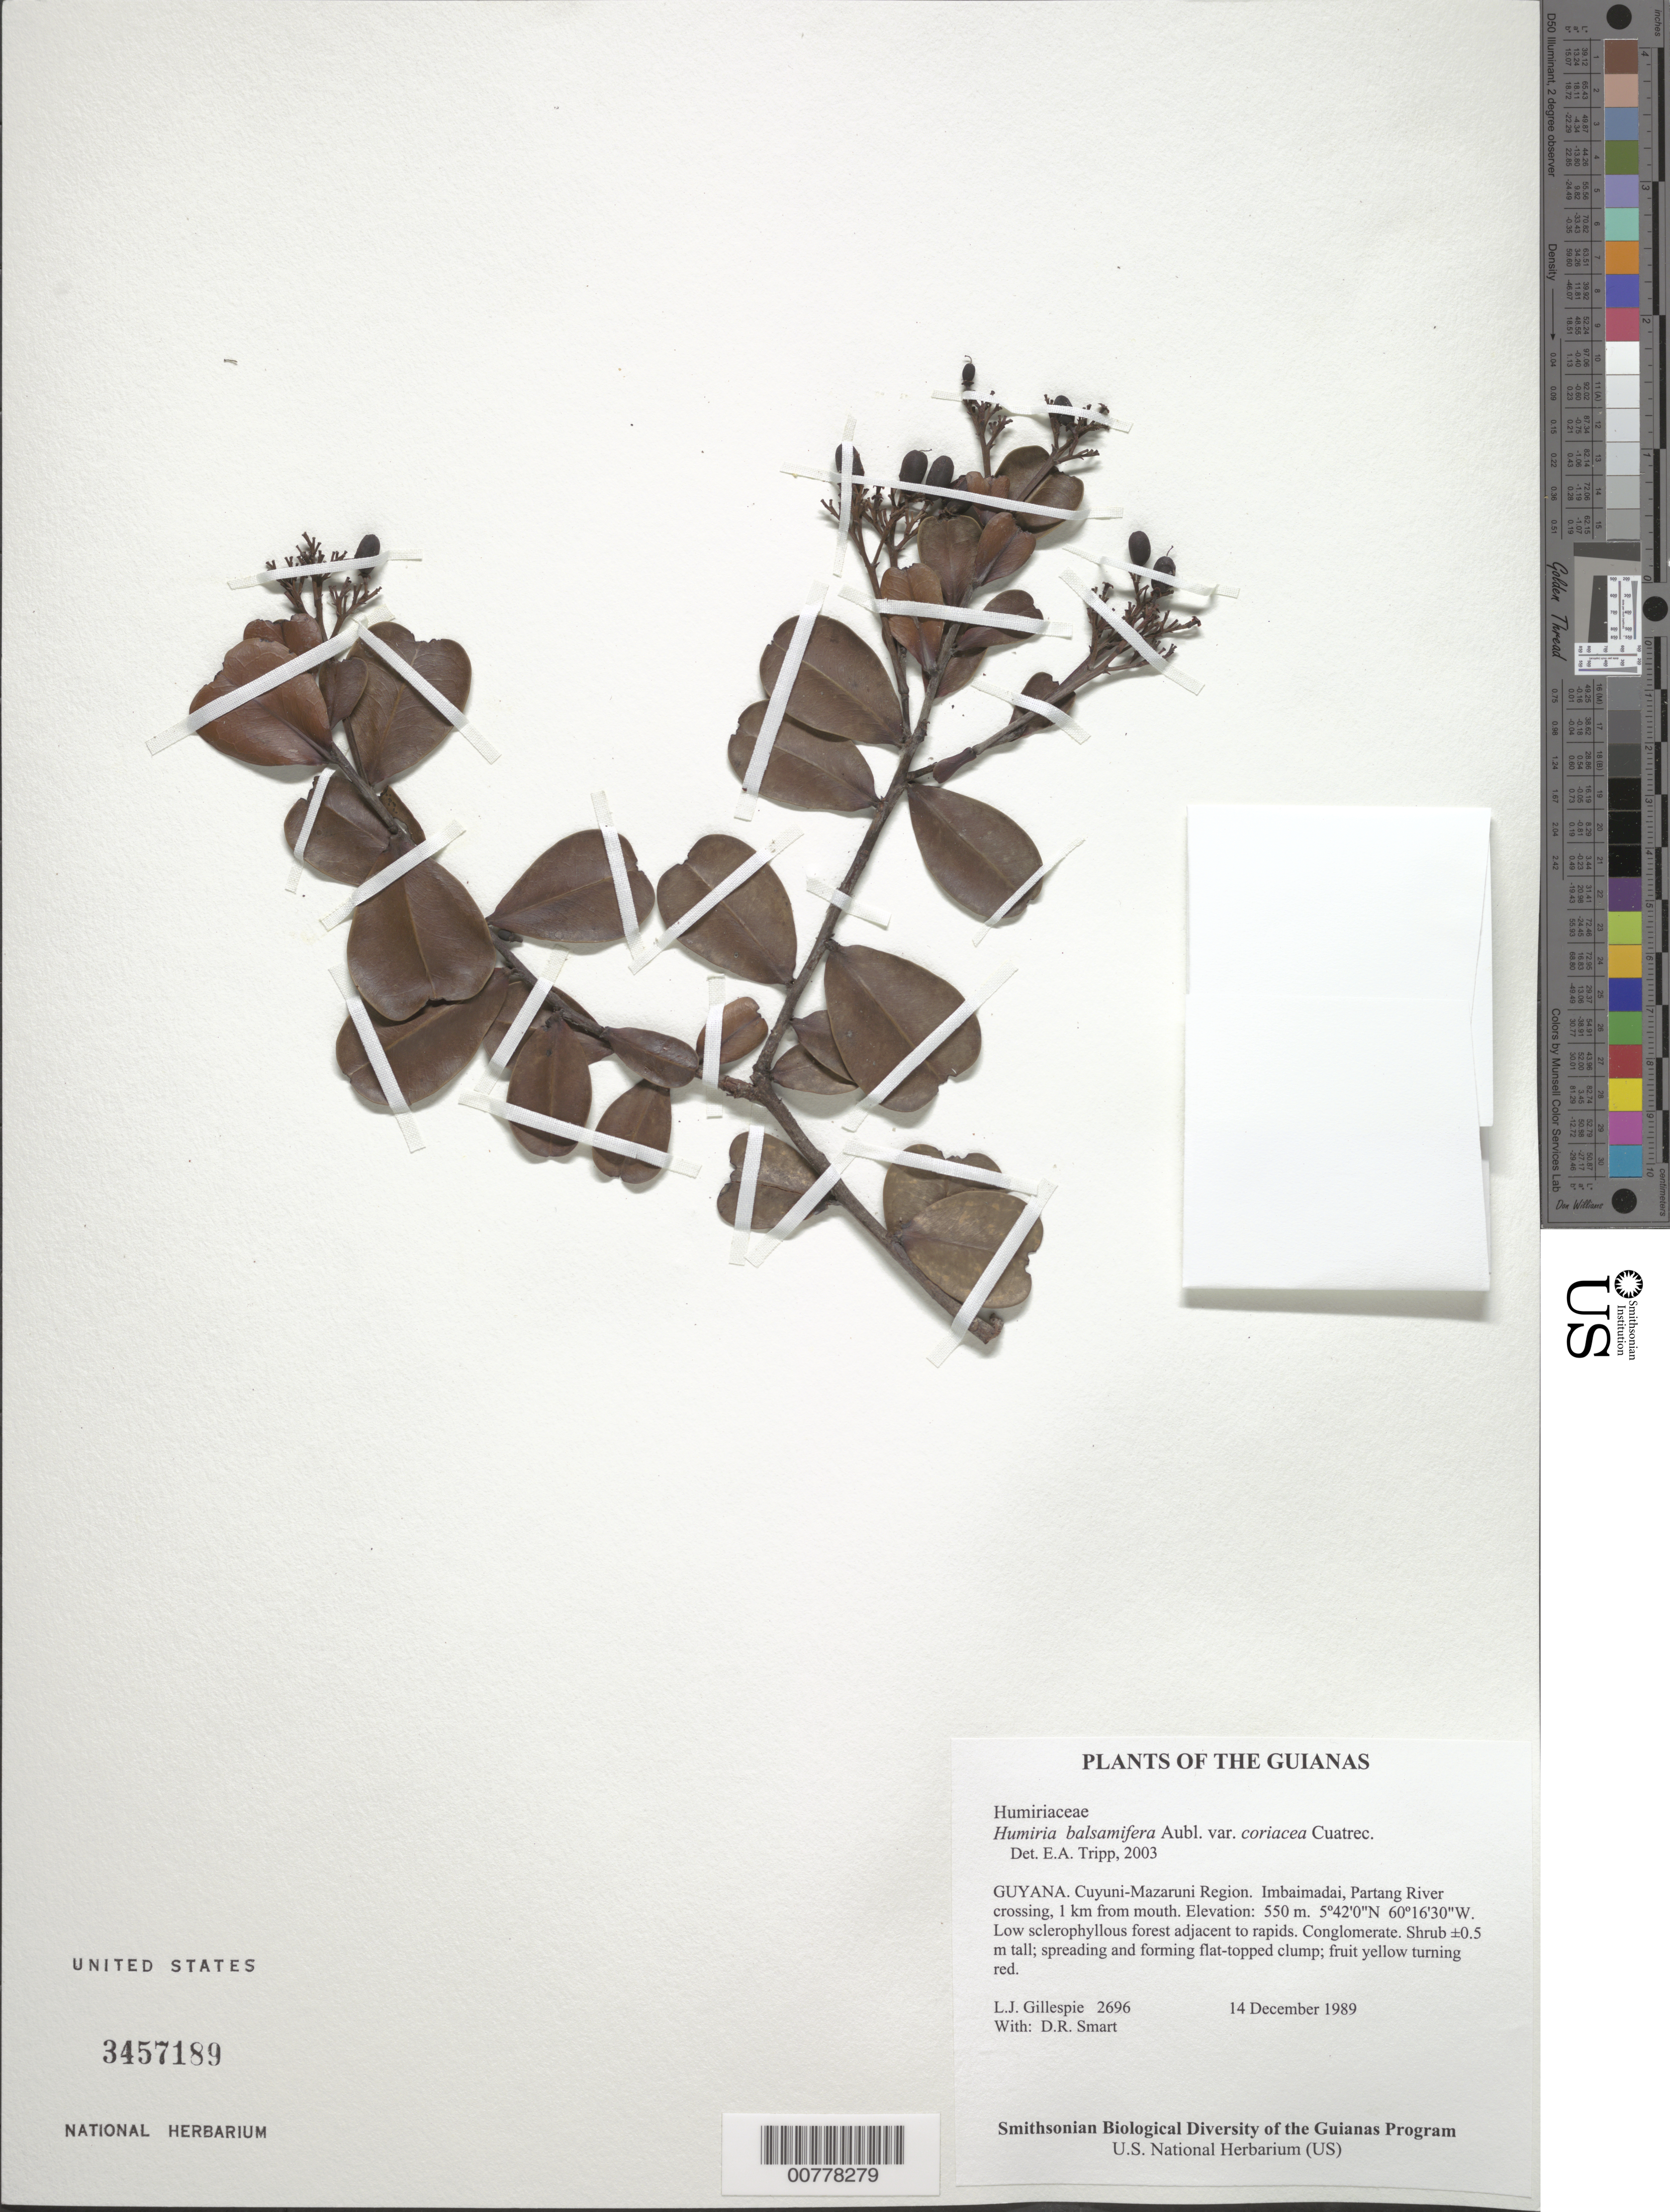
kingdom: Plantae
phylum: Tracheophyta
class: Magnoliopsida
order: Malpighiales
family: Humiriaceae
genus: Humiria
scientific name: Humiria balsamifera var. coriacea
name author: Cuatrec.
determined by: Tripp, Erin A.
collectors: L. J. Gillespie & D. R. Smart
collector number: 2696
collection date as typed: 14 December 1989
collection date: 1989-12-14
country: Guyana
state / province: Cuyuni-Mazaruni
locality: Imbaimadai, Partang River crossing, 1 km from mouth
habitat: Low sclerophyllous forest adjacent to rapids. Conglomerate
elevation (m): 550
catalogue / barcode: US 3457189